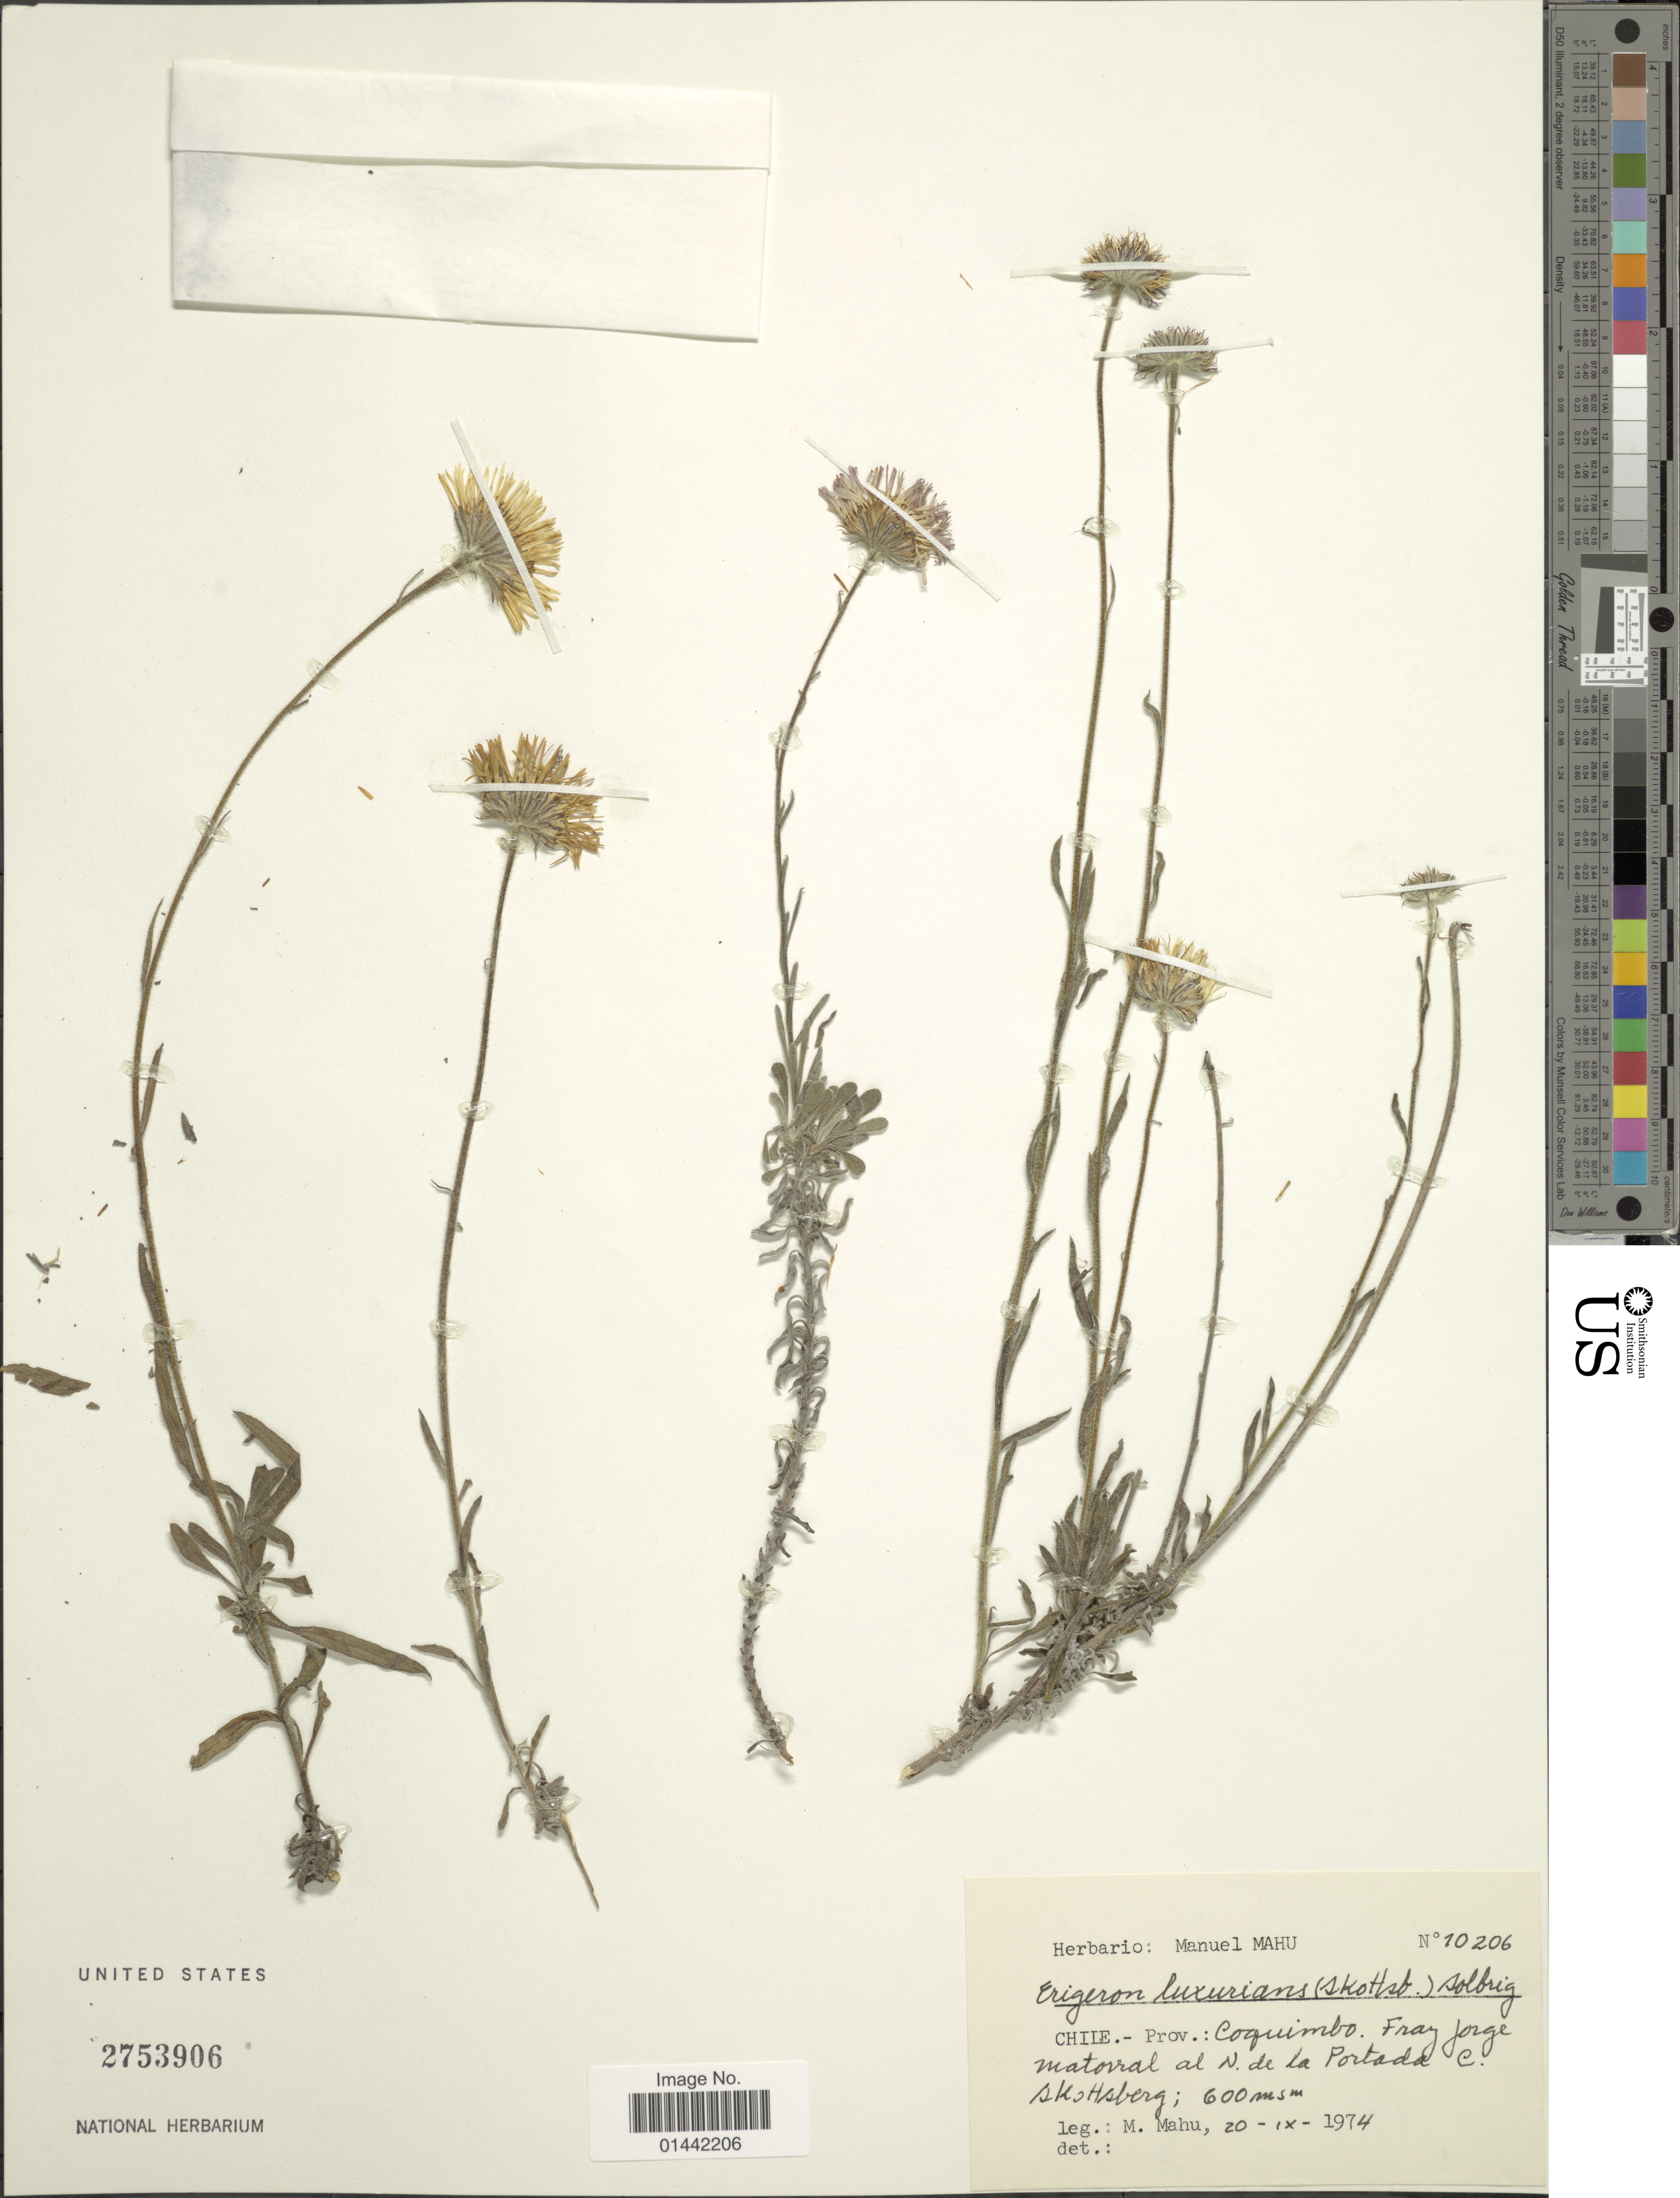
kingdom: Plantae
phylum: Tracheophyta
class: Magnoliopsida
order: Asterales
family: Asteraceae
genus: Erigeron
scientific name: Erigeron luxurians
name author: (Skottsb.) Solbrig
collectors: M. Mahu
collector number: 10206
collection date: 1974-09-20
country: Chile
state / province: Coquimbo (IV)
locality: Fray Jorge matorral al N. de la Portada c. Skottsberg.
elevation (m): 600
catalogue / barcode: US 2753906